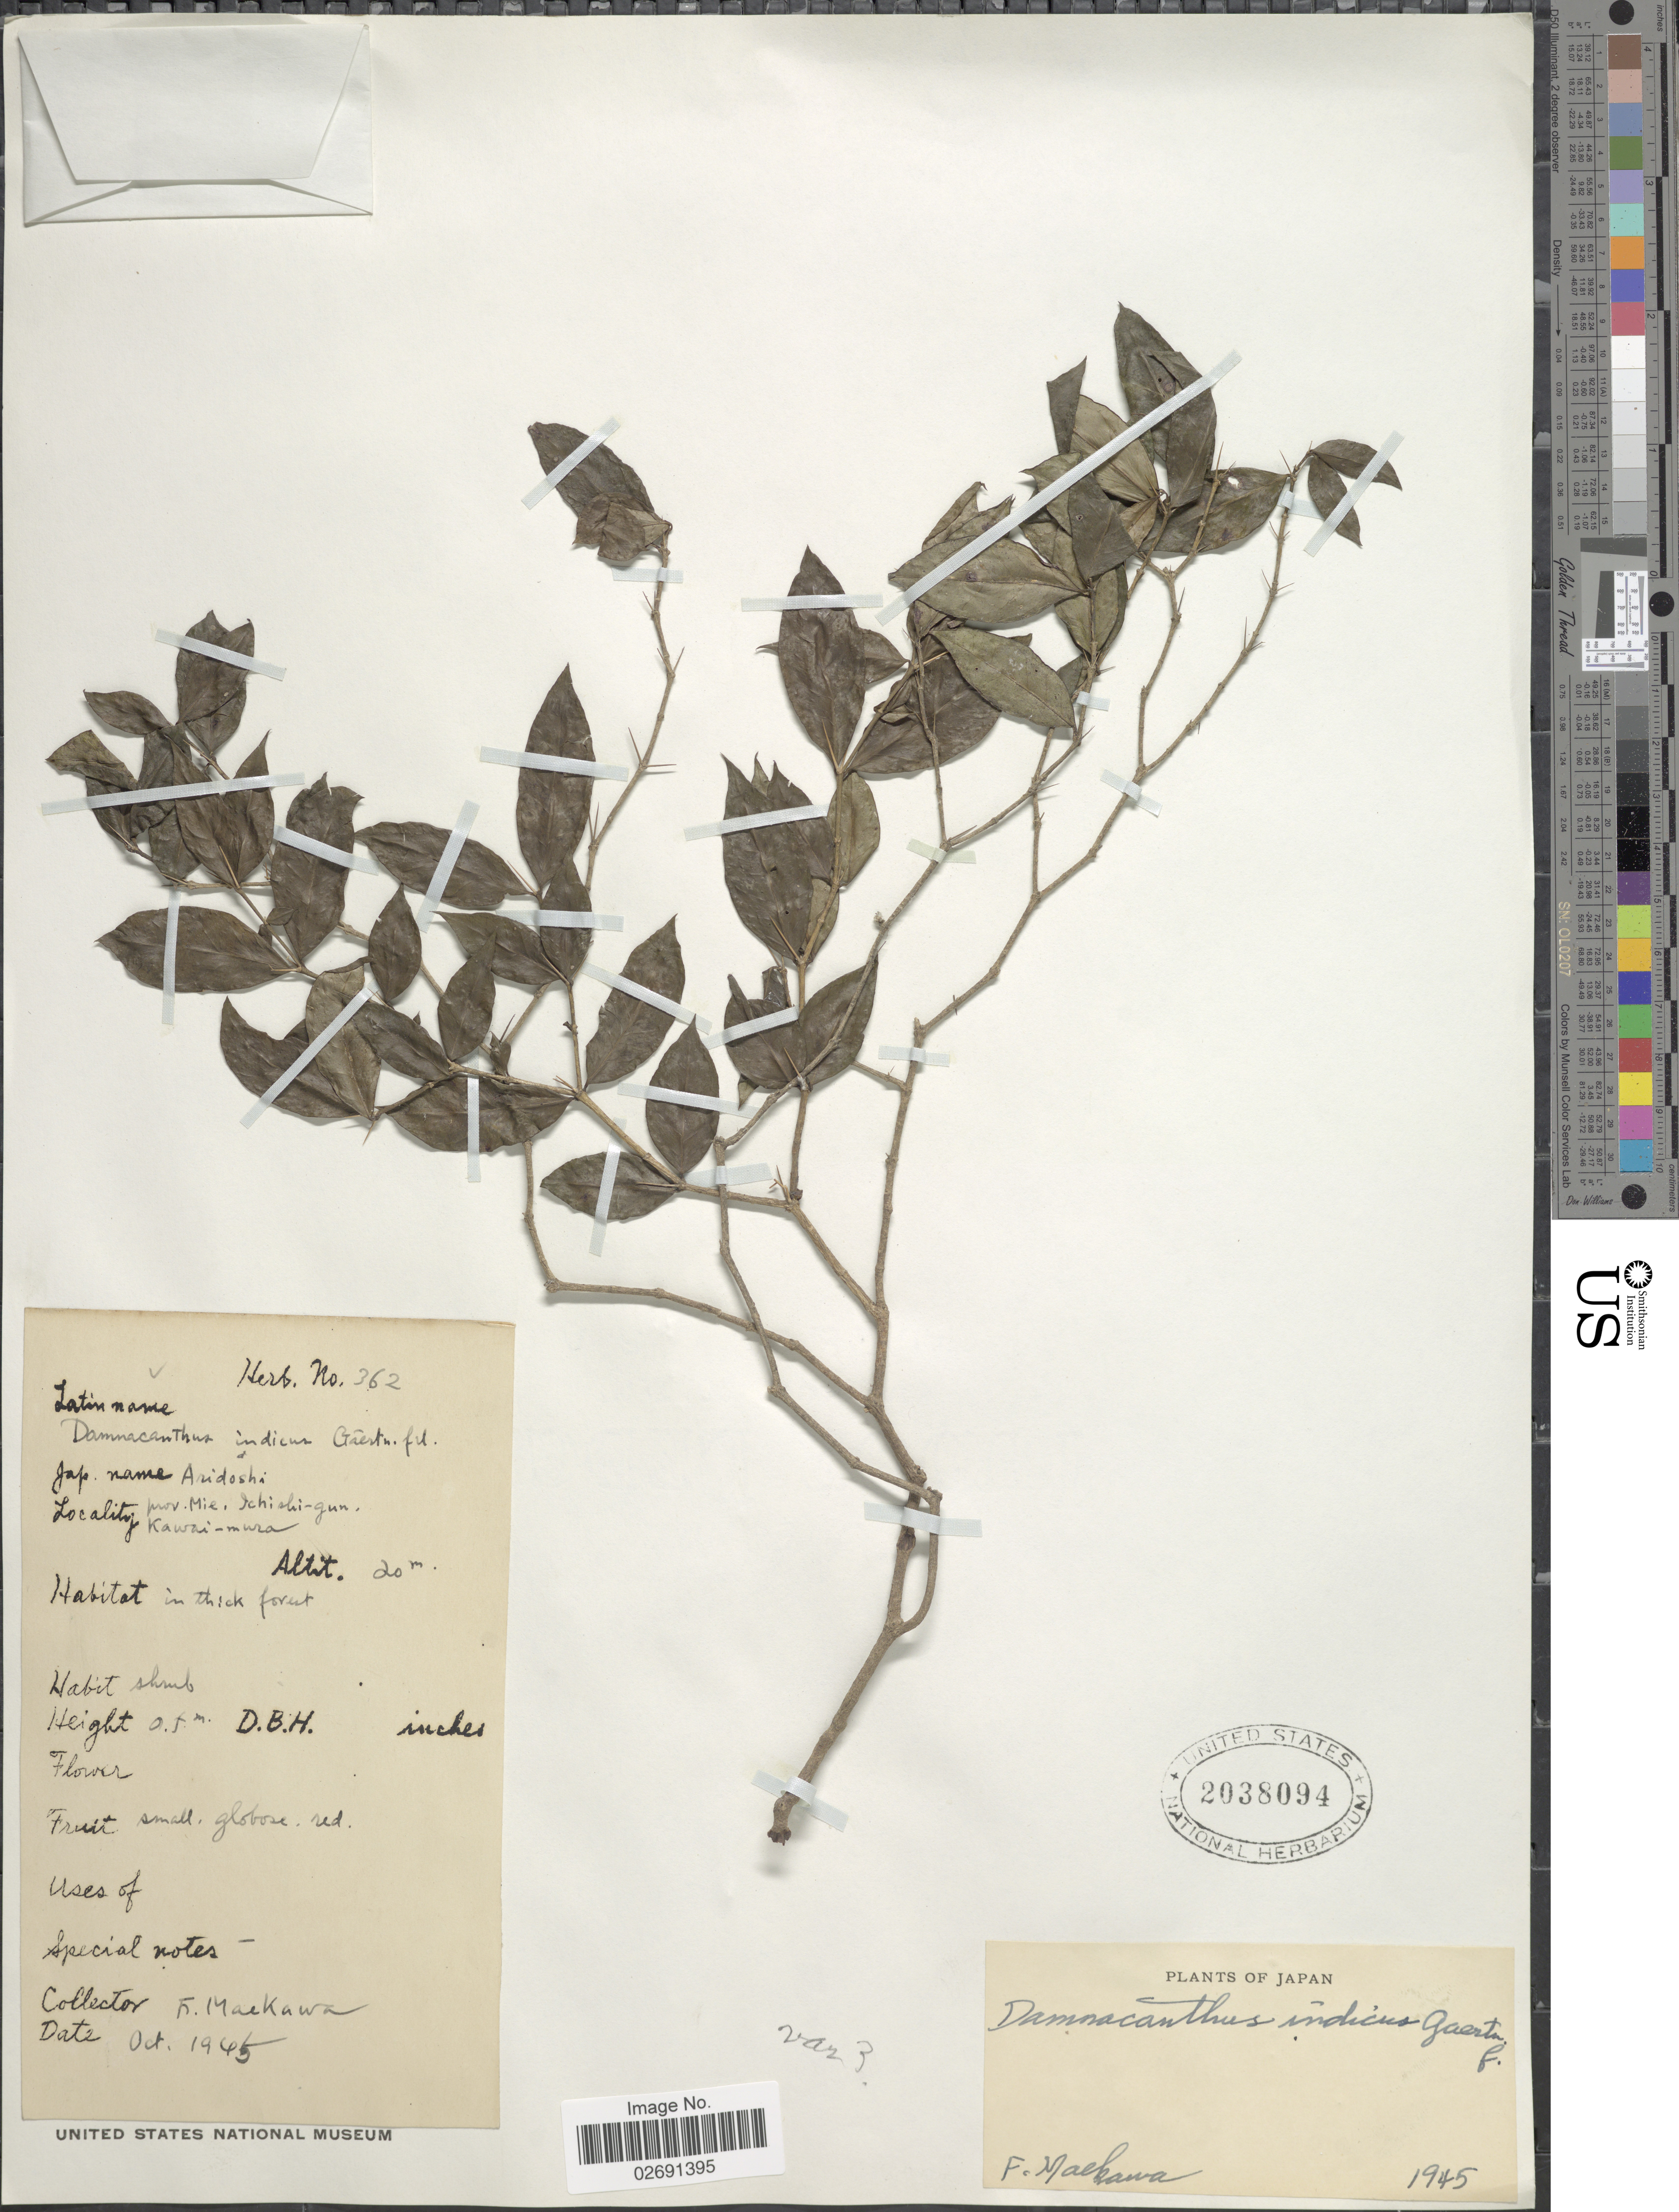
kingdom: Plantae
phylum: Tracheophyta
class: Magnoliopsida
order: Gentianales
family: Rubiaceae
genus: Damnacanthus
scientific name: Damnacanthus indicus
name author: L. f.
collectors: F. Maekawa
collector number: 362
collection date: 1945-10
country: Japan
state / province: Mie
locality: Ichishi-gun, Kawai-mura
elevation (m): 20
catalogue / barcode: US 2038094